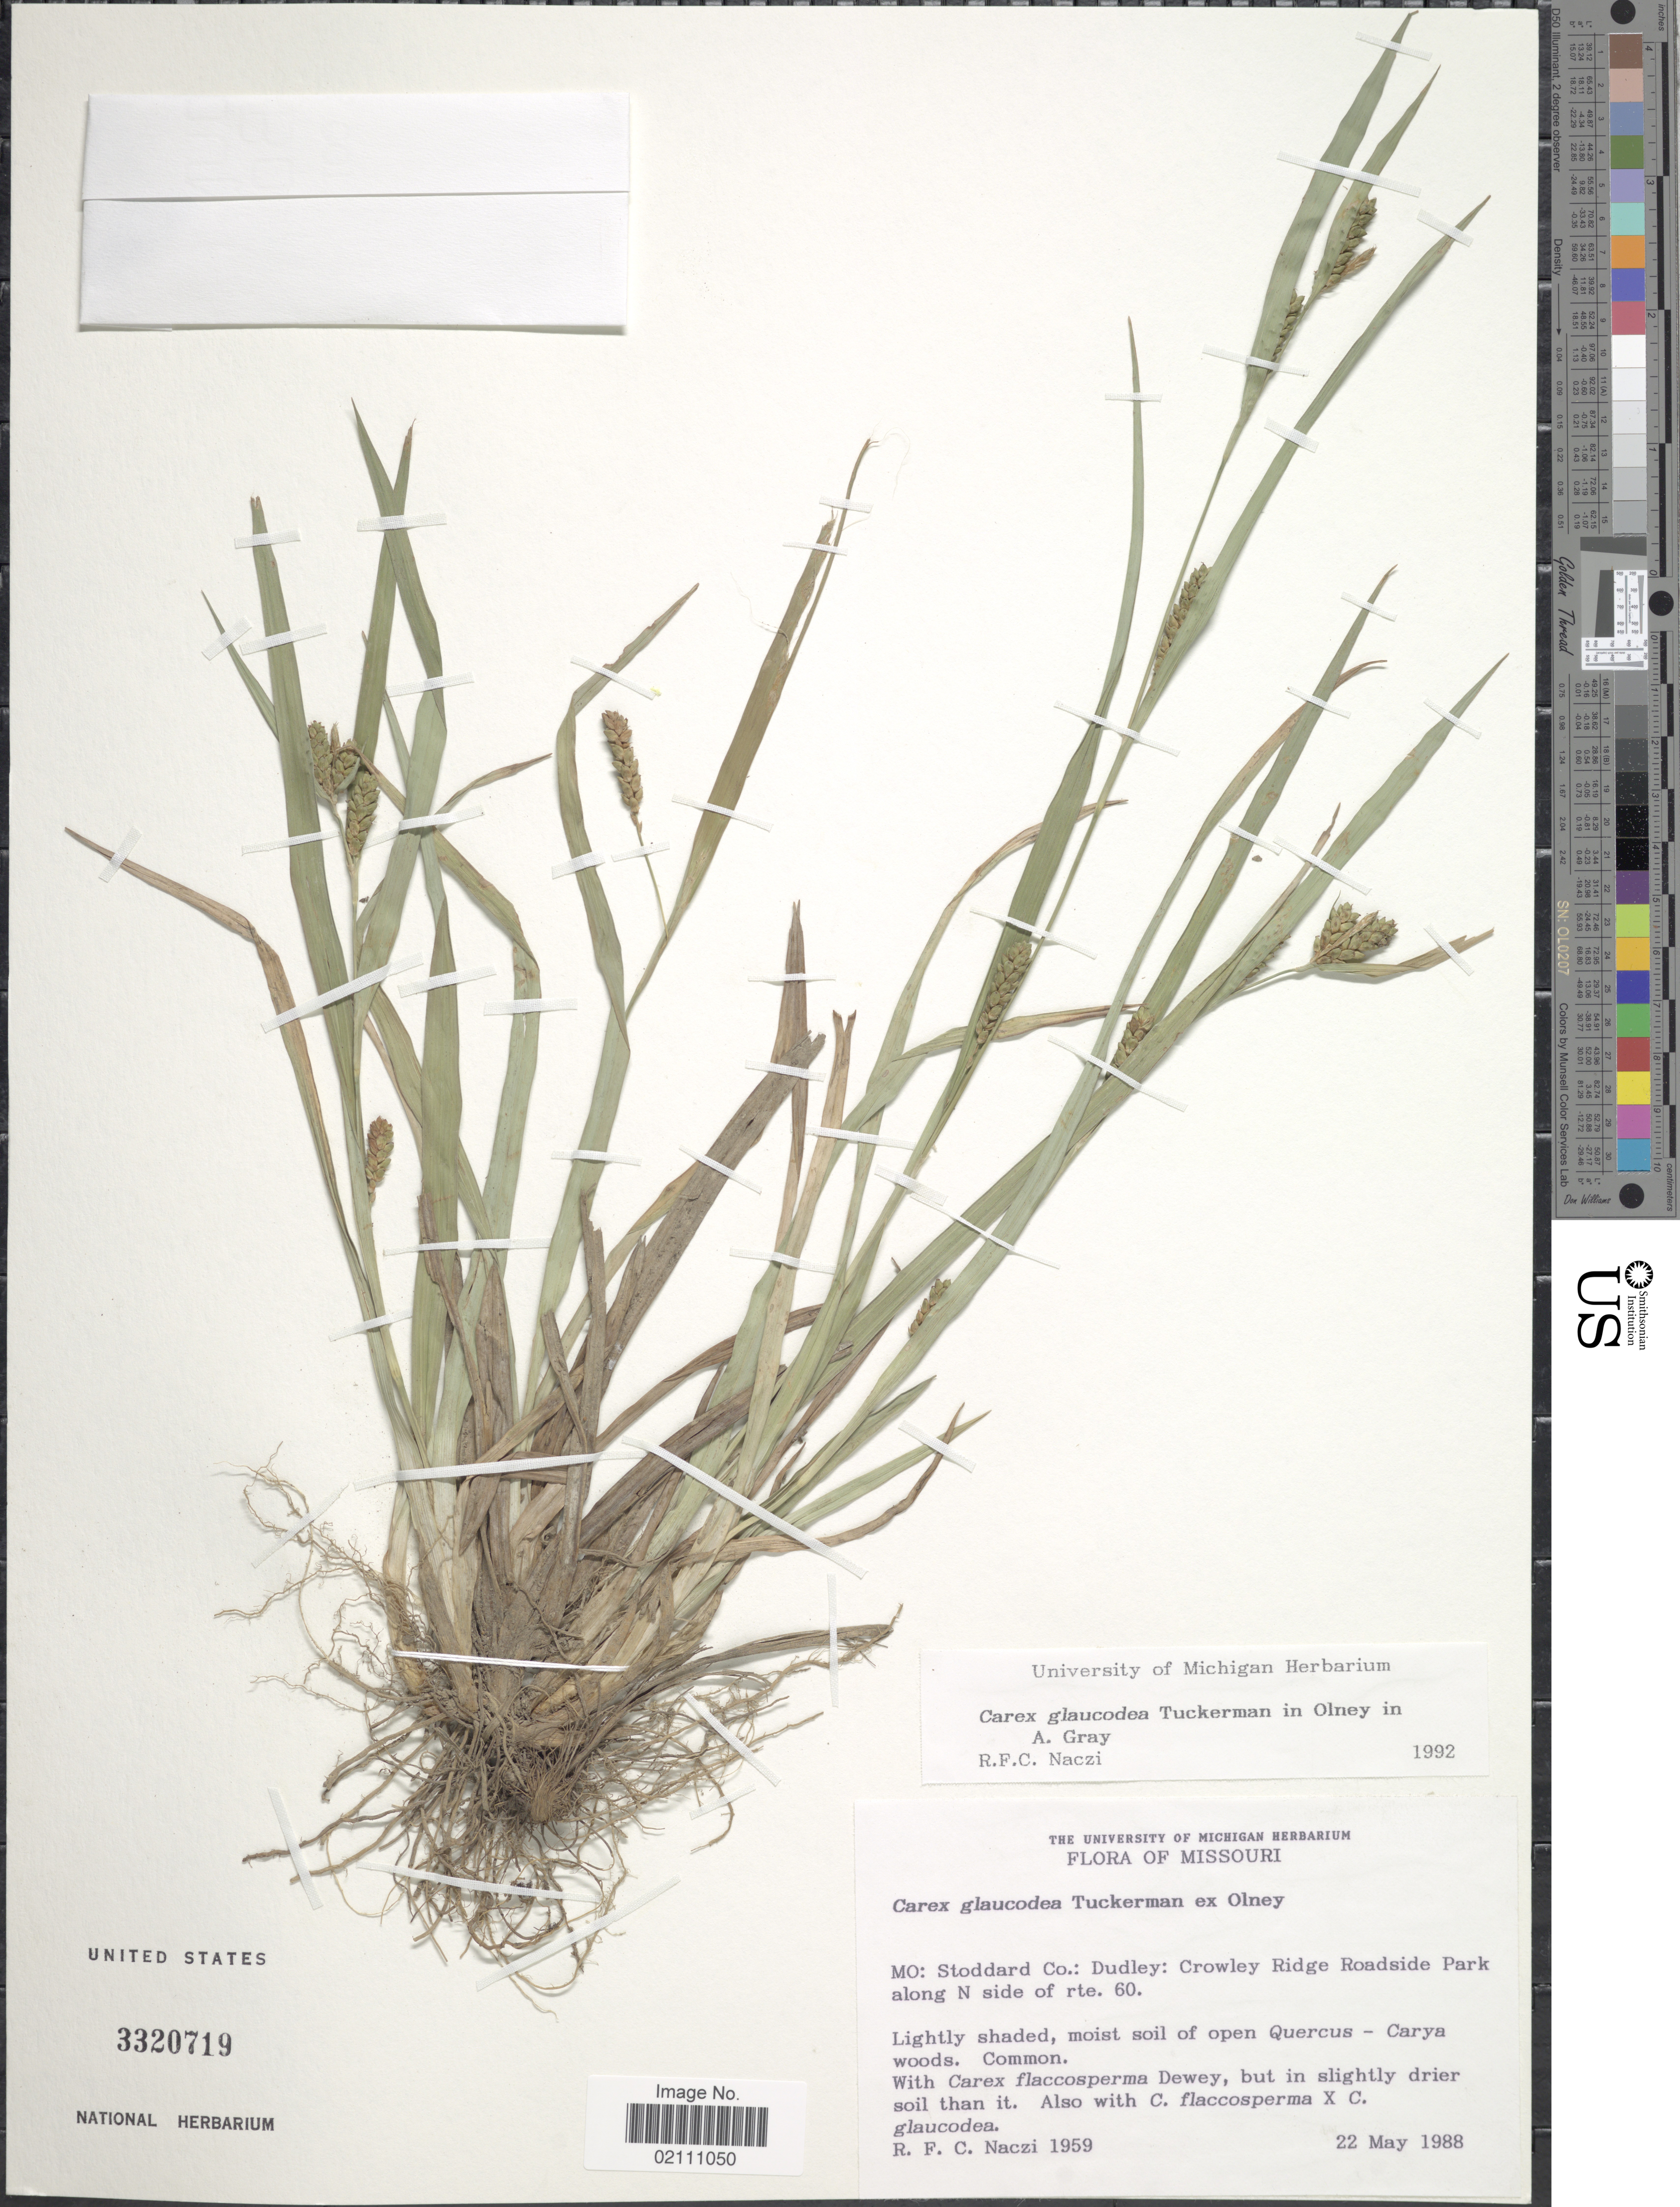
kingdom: Plantae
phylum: Tracheophyta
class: Liliopsida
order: Poales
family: Cyperaceae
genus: Carex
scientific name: Carex glaucodea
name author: Tuck. ex Olney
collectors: R. F. C. Naczi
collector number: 1959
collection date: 1988-05-22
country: United States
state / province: Missouri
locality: Mo: Stoddard Co.: Dudley: Crowley Ridge Roadside Park along N side of rte. 60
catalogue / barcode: US 3320719